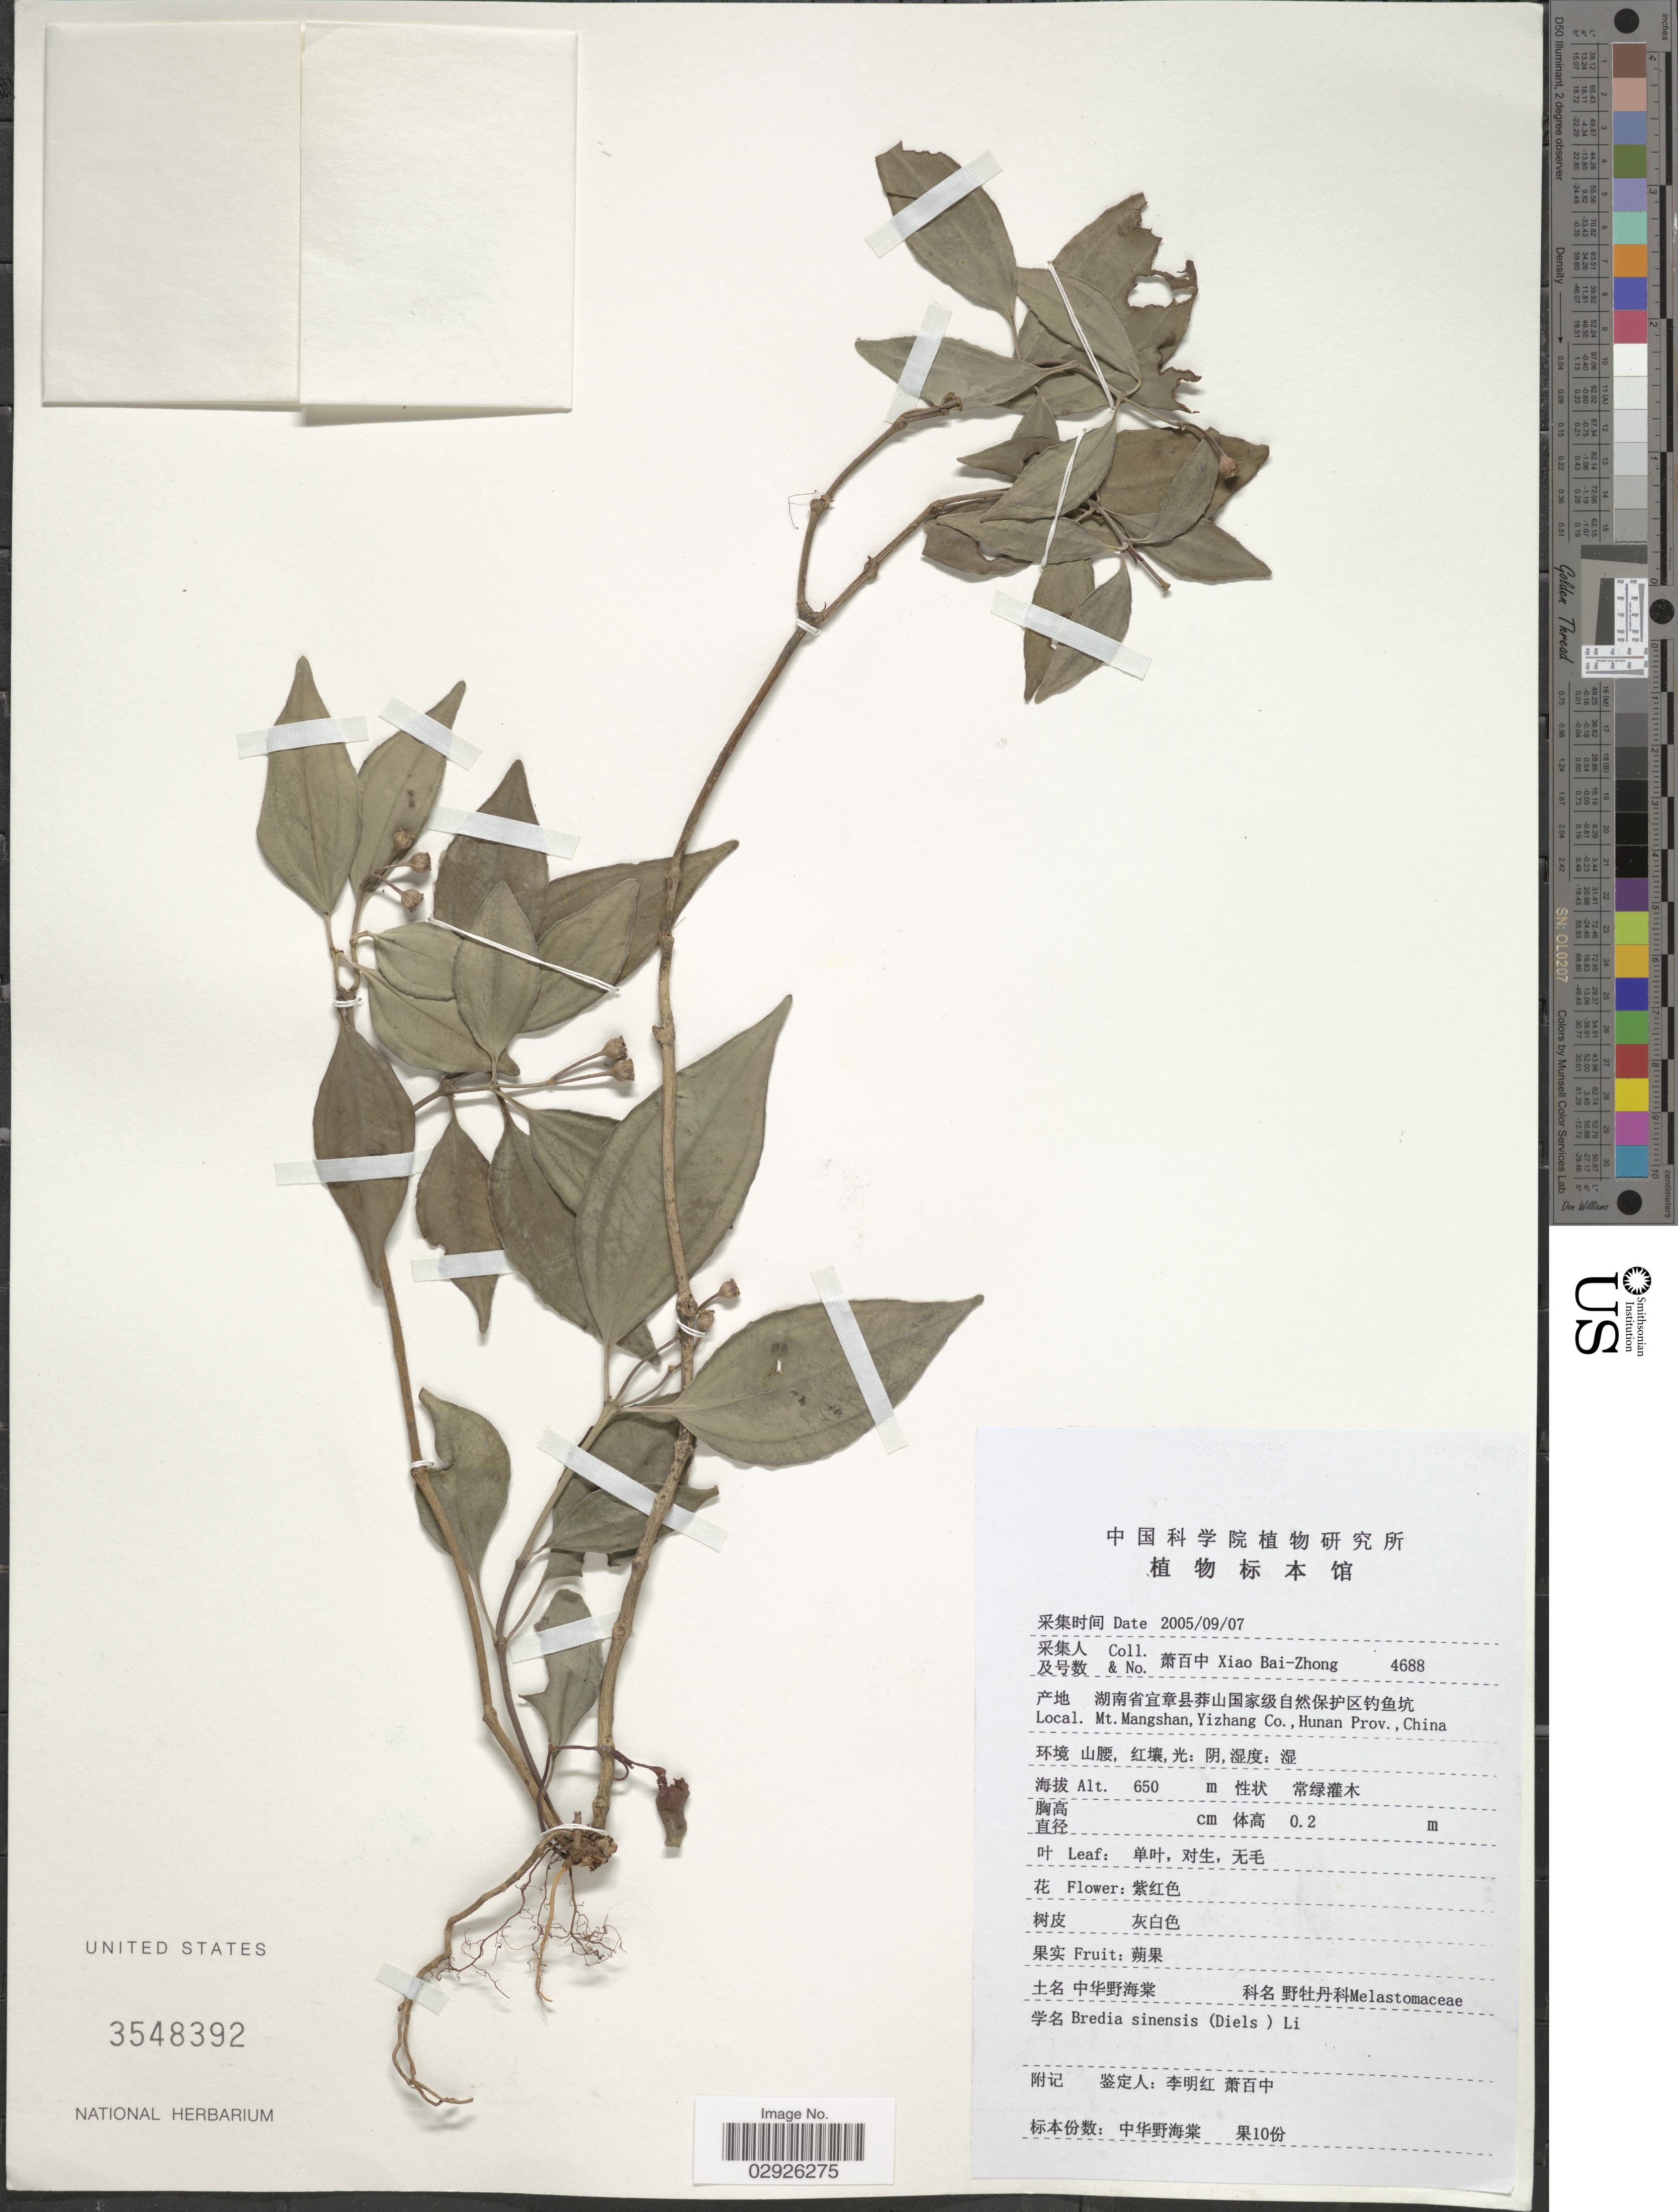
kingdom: Plantae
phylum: Tracheophyta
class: Magnoliopsida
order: Myrtales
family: Melastomataceae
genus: Bredia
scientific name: Bredia sinensis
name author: H.L. Li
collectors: B. Z. Xiao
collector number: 4688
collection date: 2005-09-07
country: China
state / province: Hunan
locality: Mt. Mangshan, Yizhang Co., Hunan Prov.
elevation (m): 650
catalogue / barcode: US 3548392